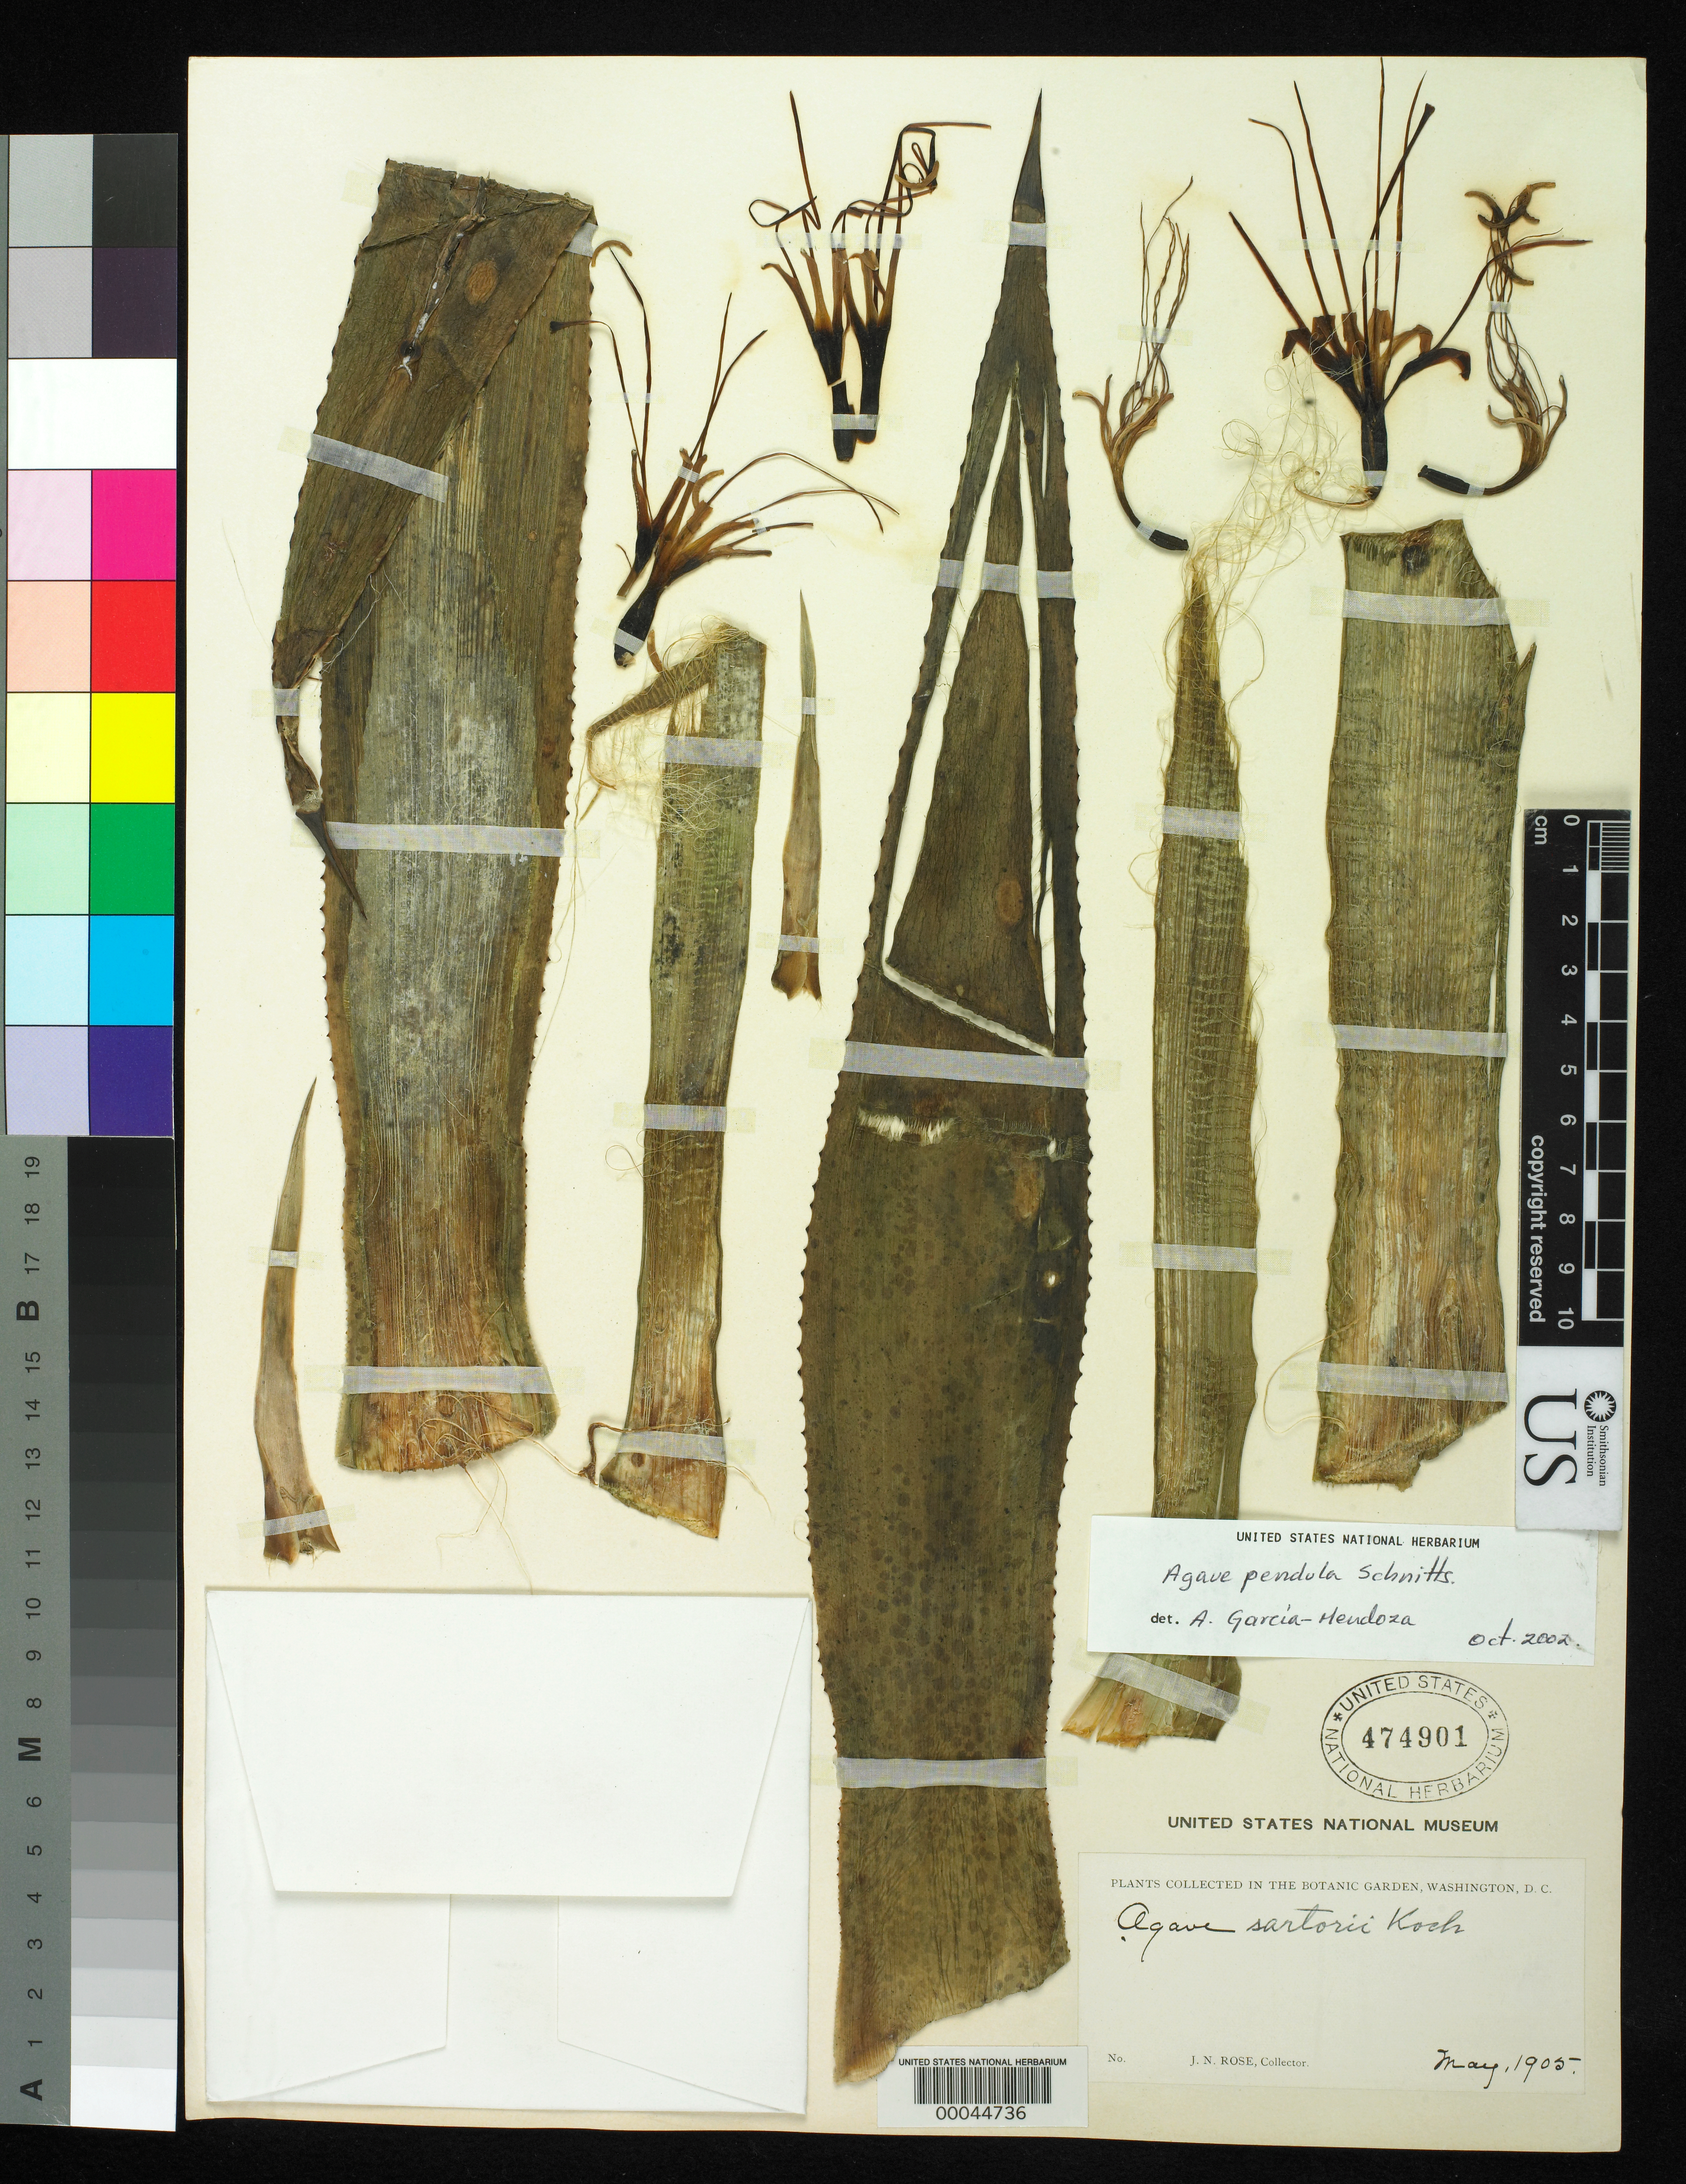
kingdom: Plantae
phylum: Tracheophyta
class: Liliopsida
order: Asparagales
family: Asparagaceae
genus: Agave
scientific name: Agave pendula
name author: Schnittsp.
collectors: J. N. Rose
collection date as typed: May 1905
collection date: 1905-05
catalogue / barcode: US 474901